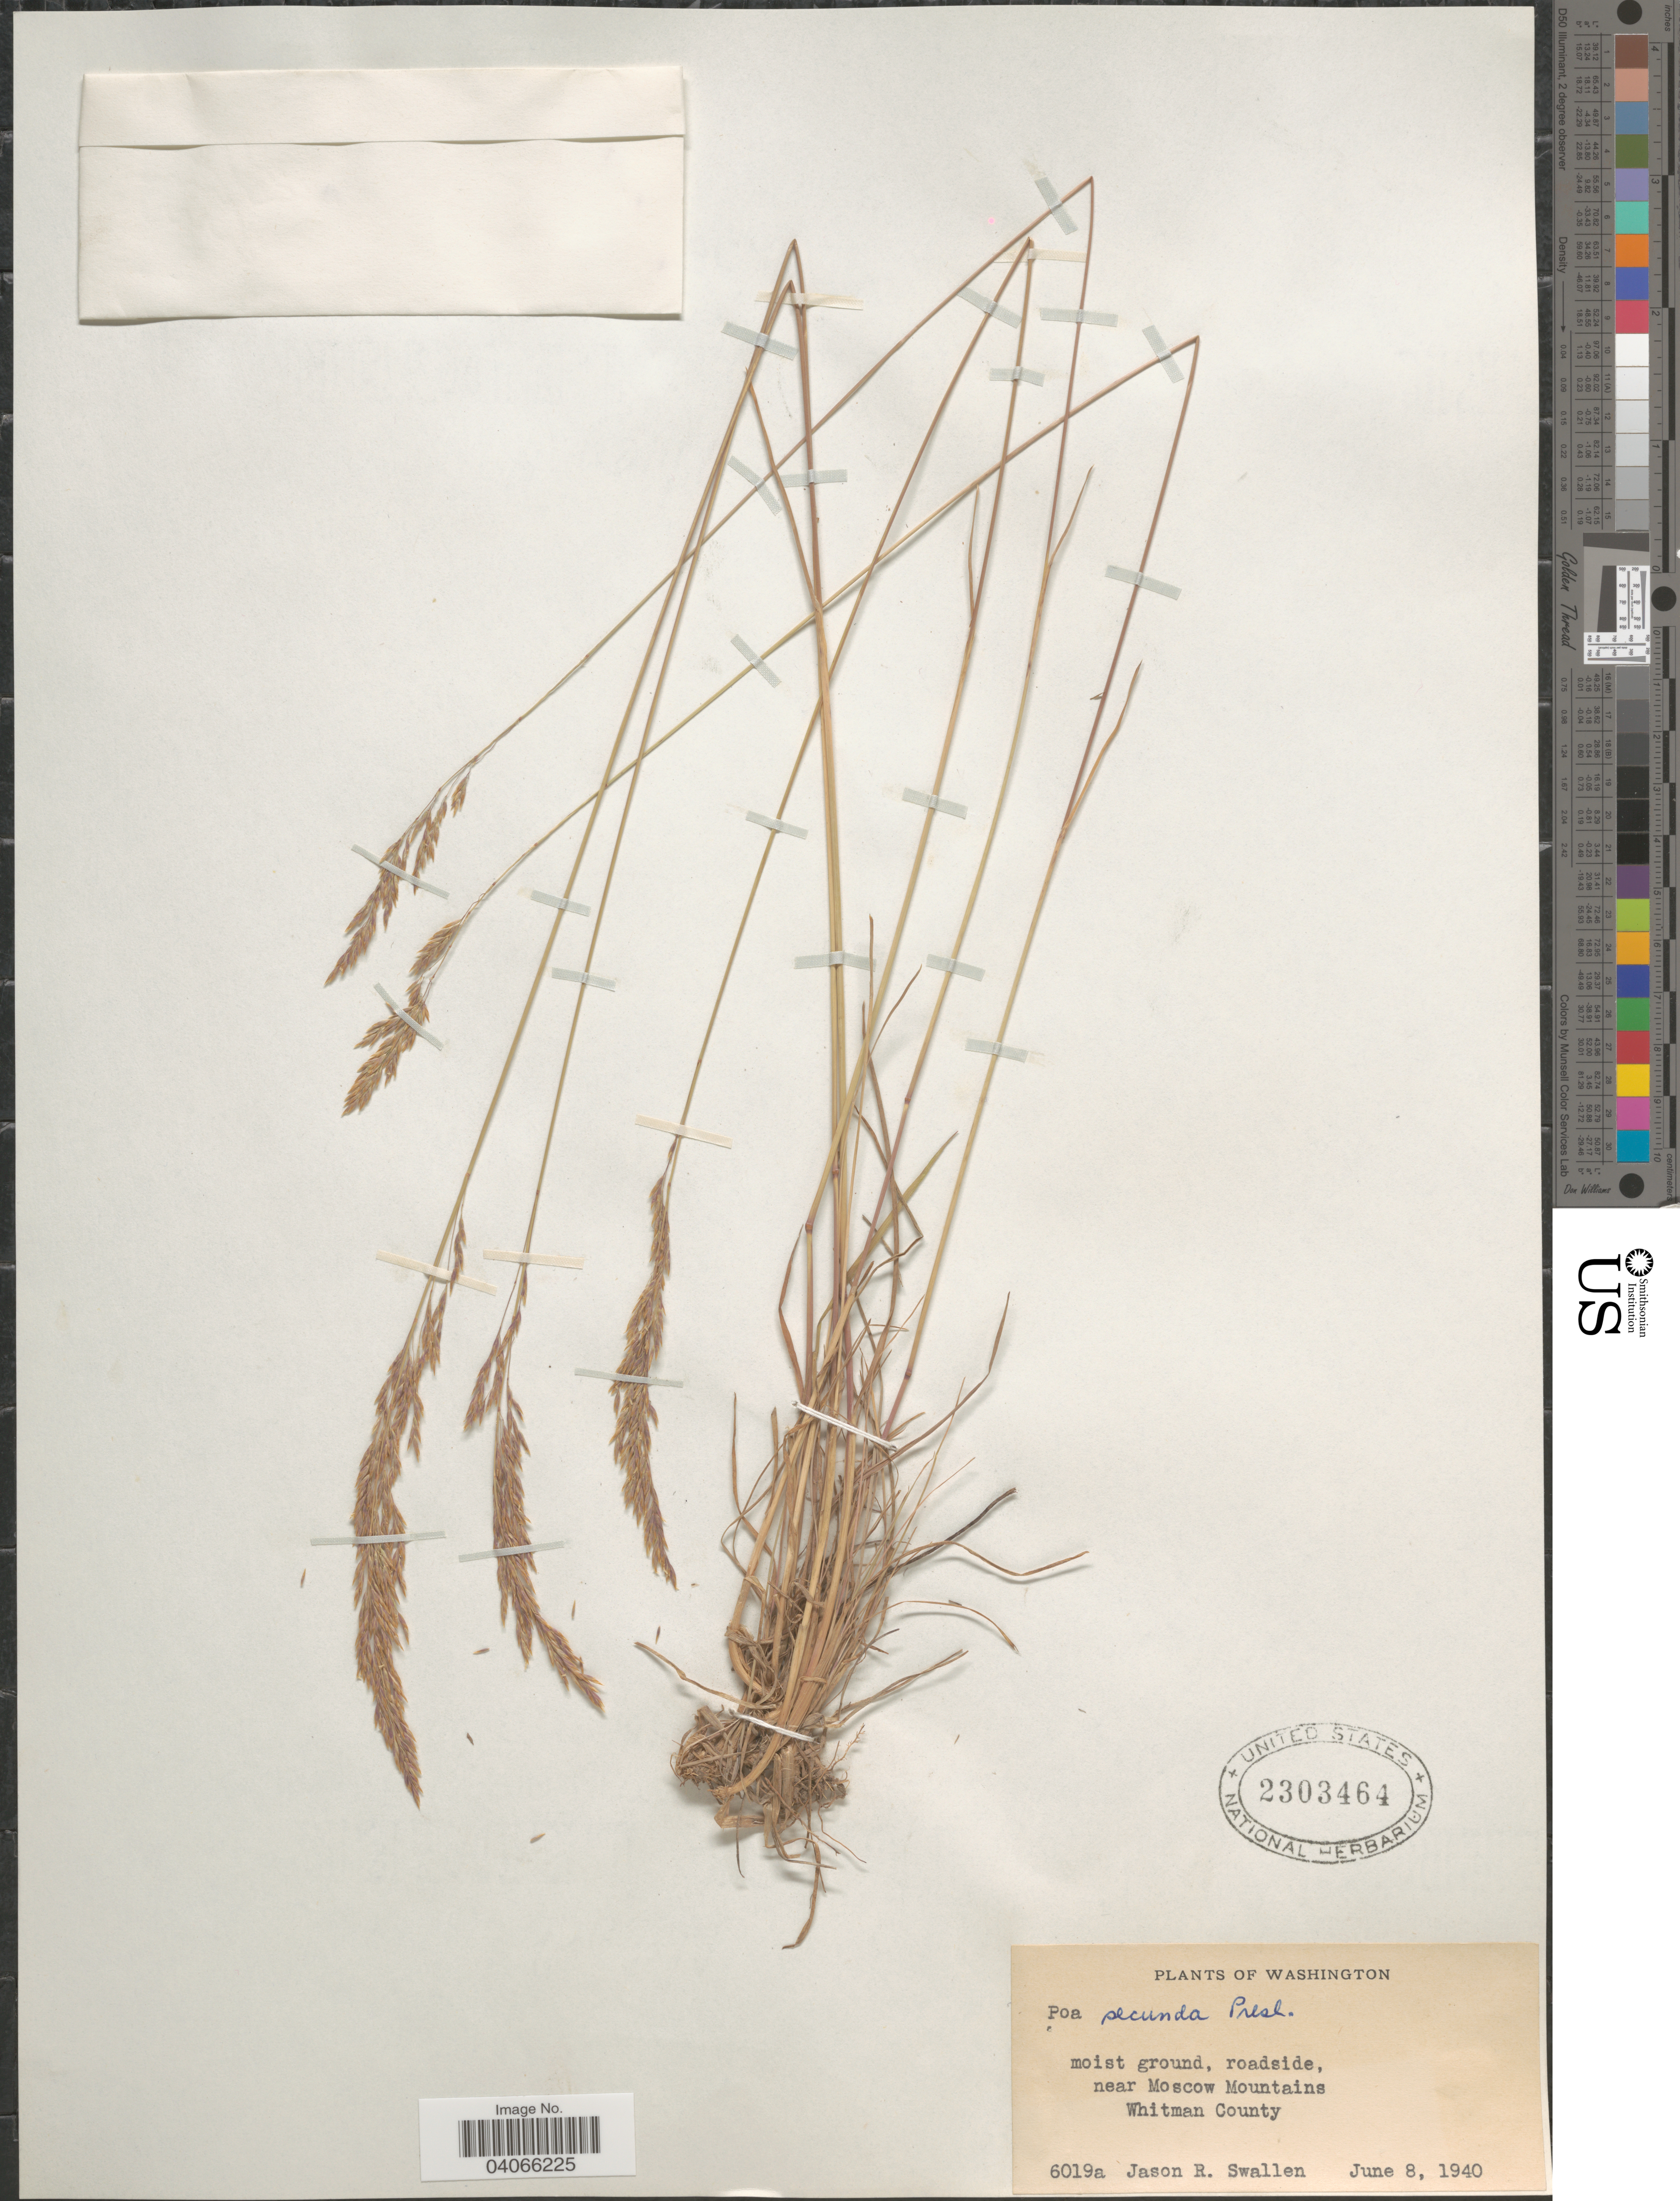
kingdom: Plantae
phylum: Tracheophyta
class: Liliopsida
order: Poales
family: Poaceae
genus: Poa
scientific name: Poa secunda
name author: J. Presl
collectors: J. R. Swallen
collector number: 6019a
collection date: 1940-06-08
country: United States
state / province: Washington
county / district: Whitman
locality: Near Moscow Mountains. Whitman County.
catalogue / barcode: US 2303464